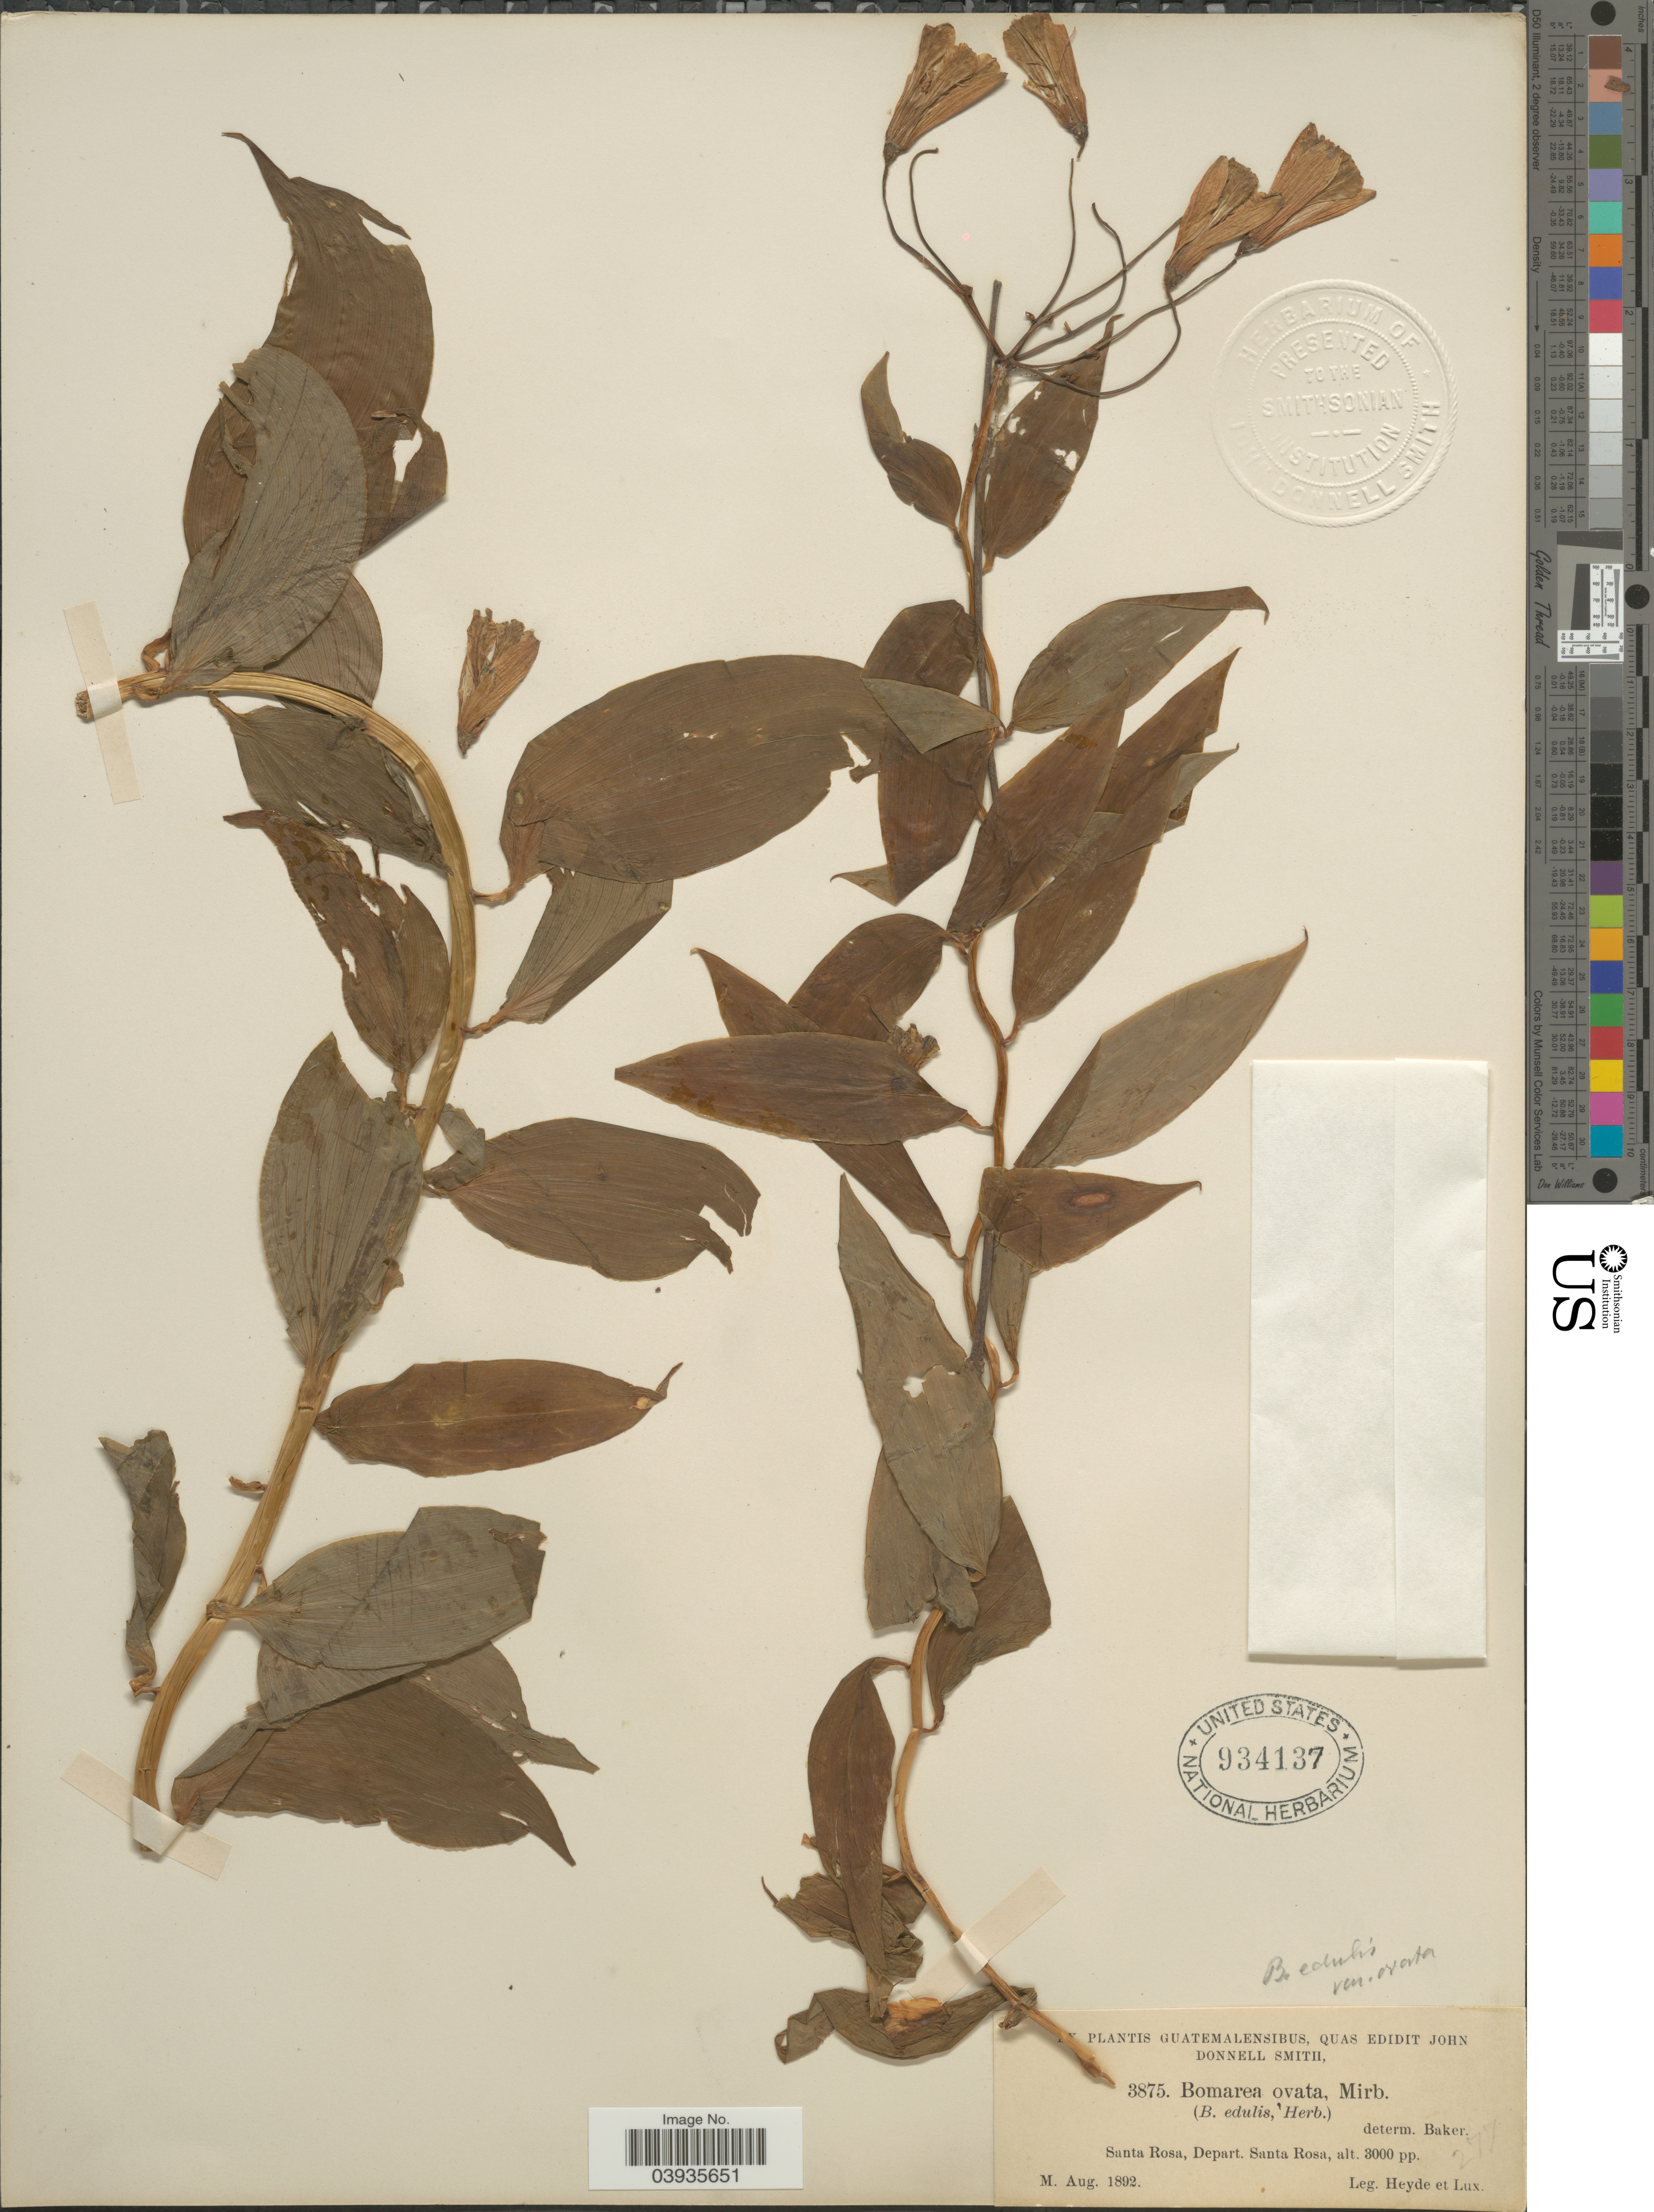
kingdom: Plantae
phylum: Tracheophyta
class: Liliopsida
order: Liliales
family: Alstroemeriaceae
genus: Bomarea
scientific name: Bomarea edulis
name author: (Tussac) Herb.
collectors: Heyde & Lux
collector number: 3875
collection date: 1892-08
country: Guatemala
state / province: Santa Rosa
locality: Santa Rosa, Depart. Santa Rosa.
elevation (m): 914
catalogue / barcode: US 934137